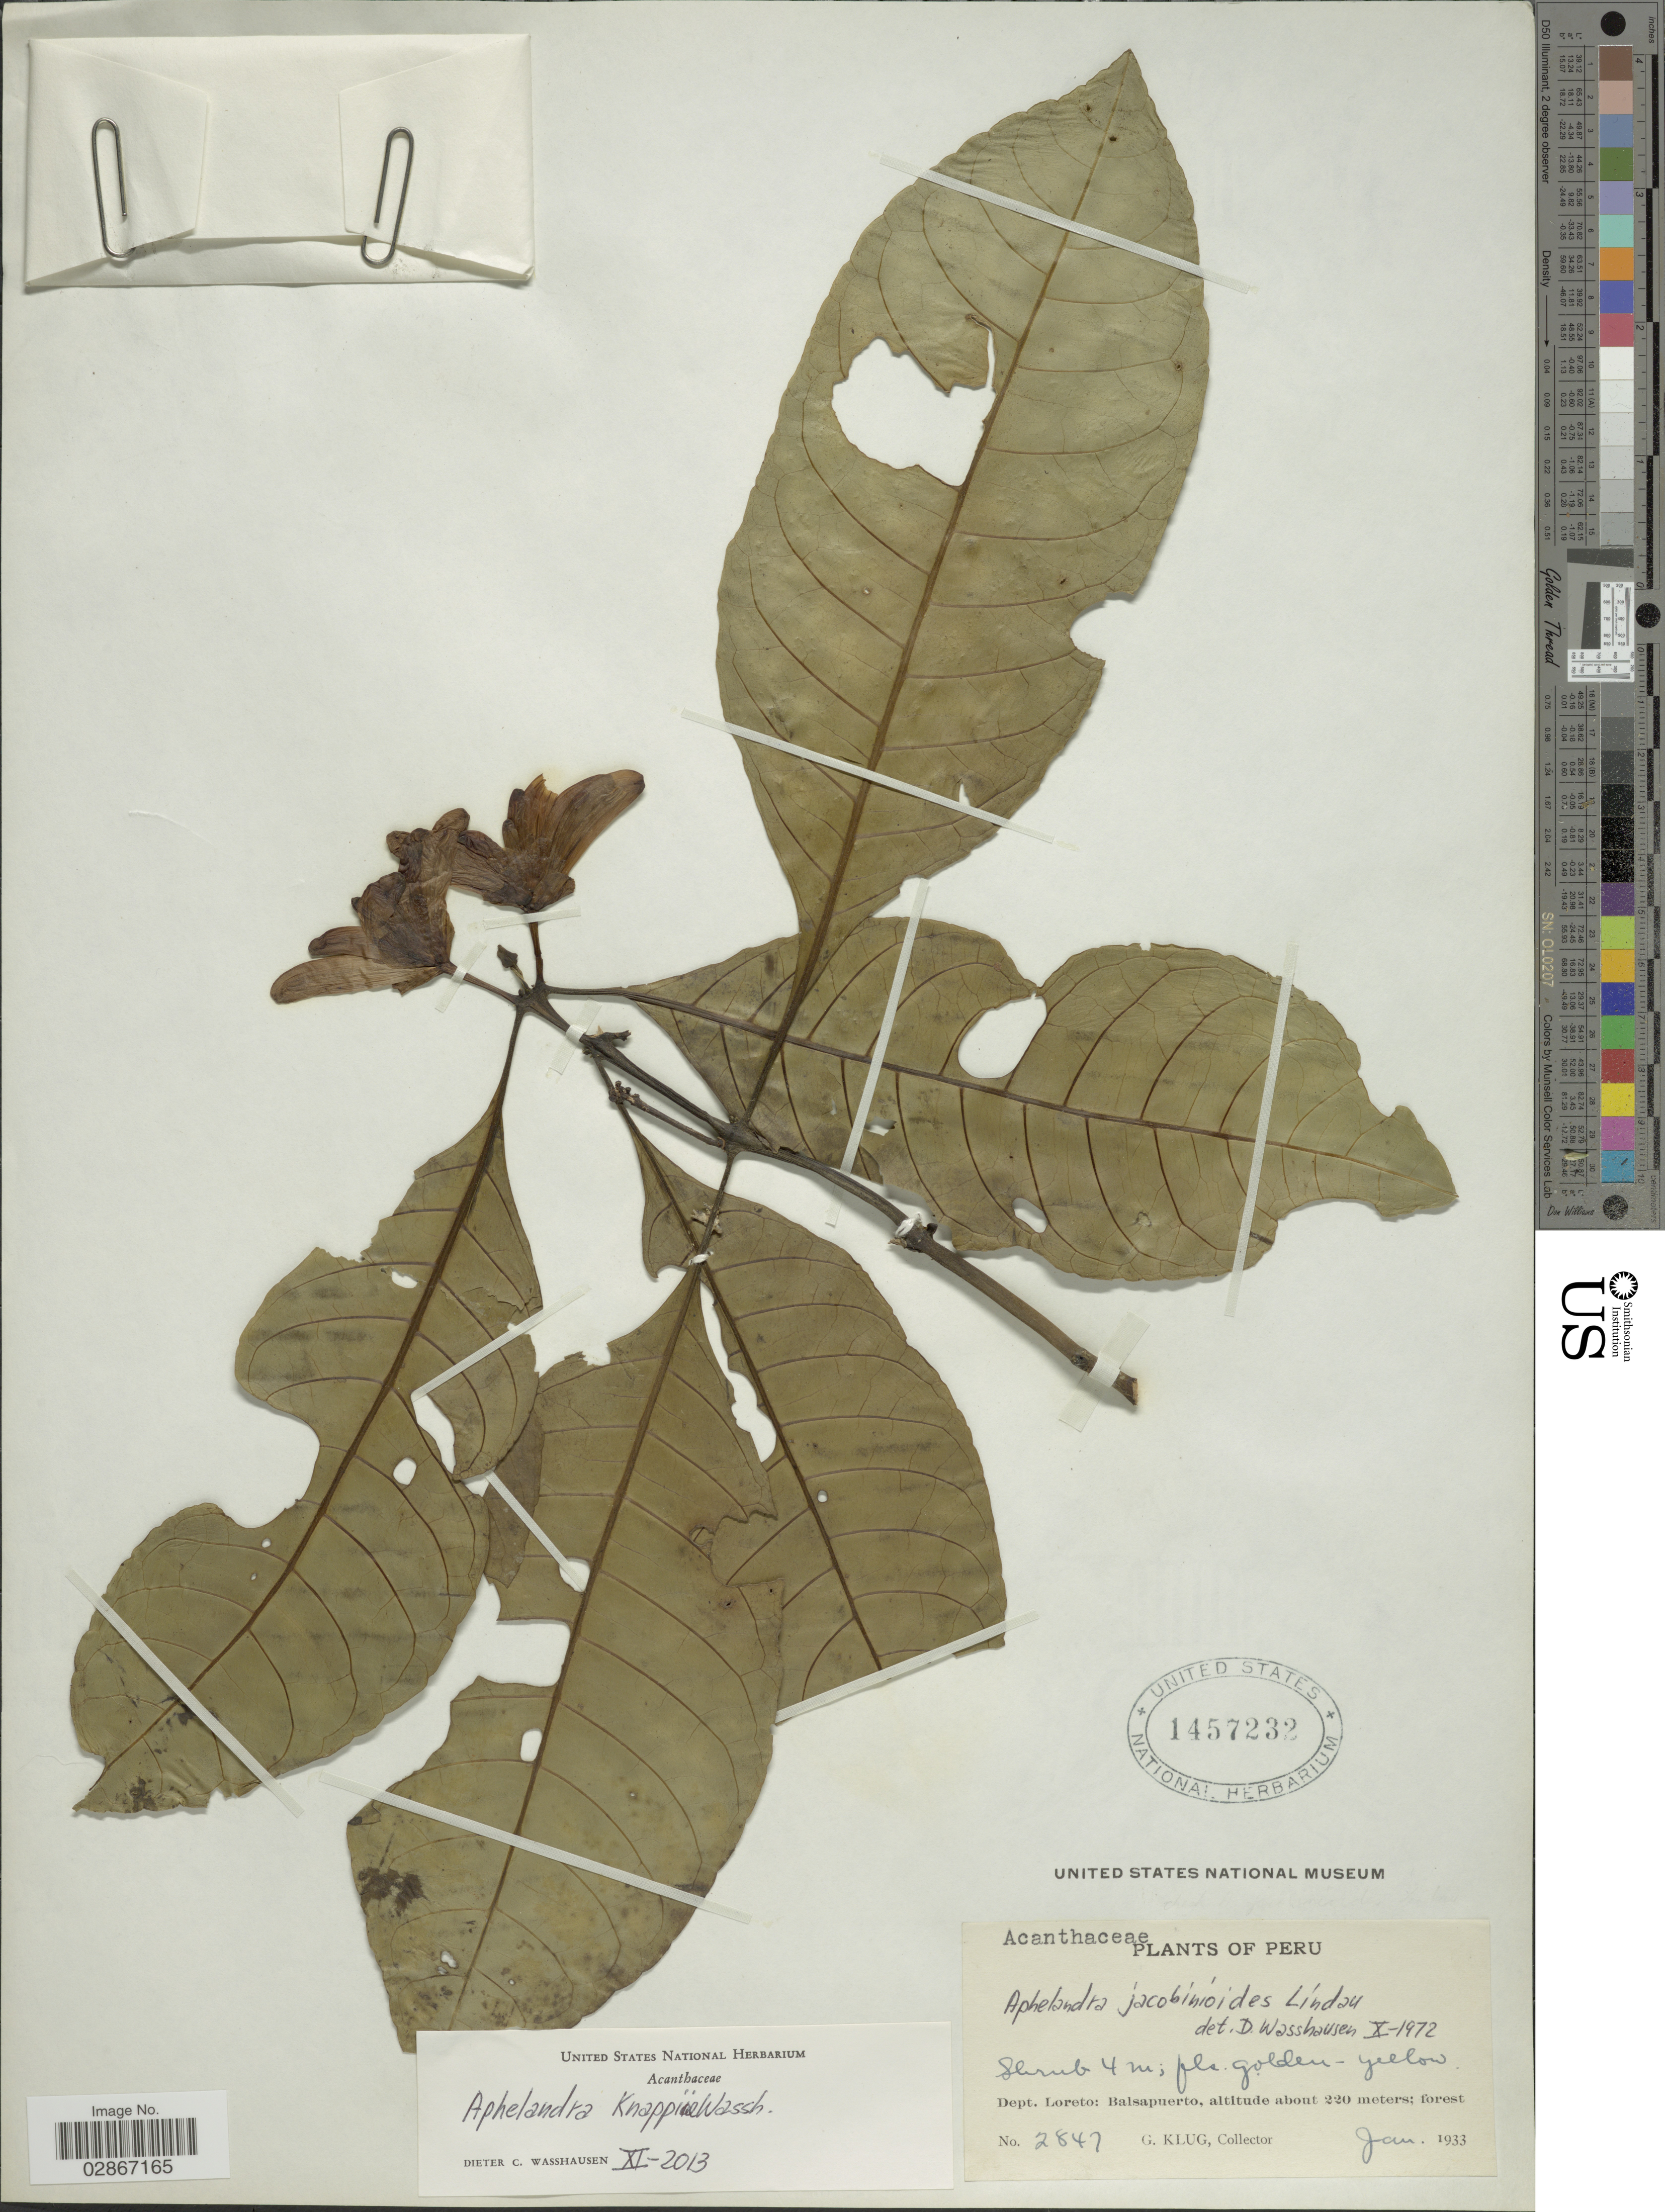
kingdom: Plantae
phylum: Tracheophyta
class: Magnoliopsida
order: Lamiales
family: Acanthaceae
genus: Aphelandra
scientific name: Aphelandra knappiae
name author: Wassh.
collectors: G. Klug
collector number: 2847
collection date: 1933-01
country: Peru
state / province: Loreto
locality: Dept. Loreto: Balsapuerto.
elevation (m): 220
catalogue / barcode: US 1457232